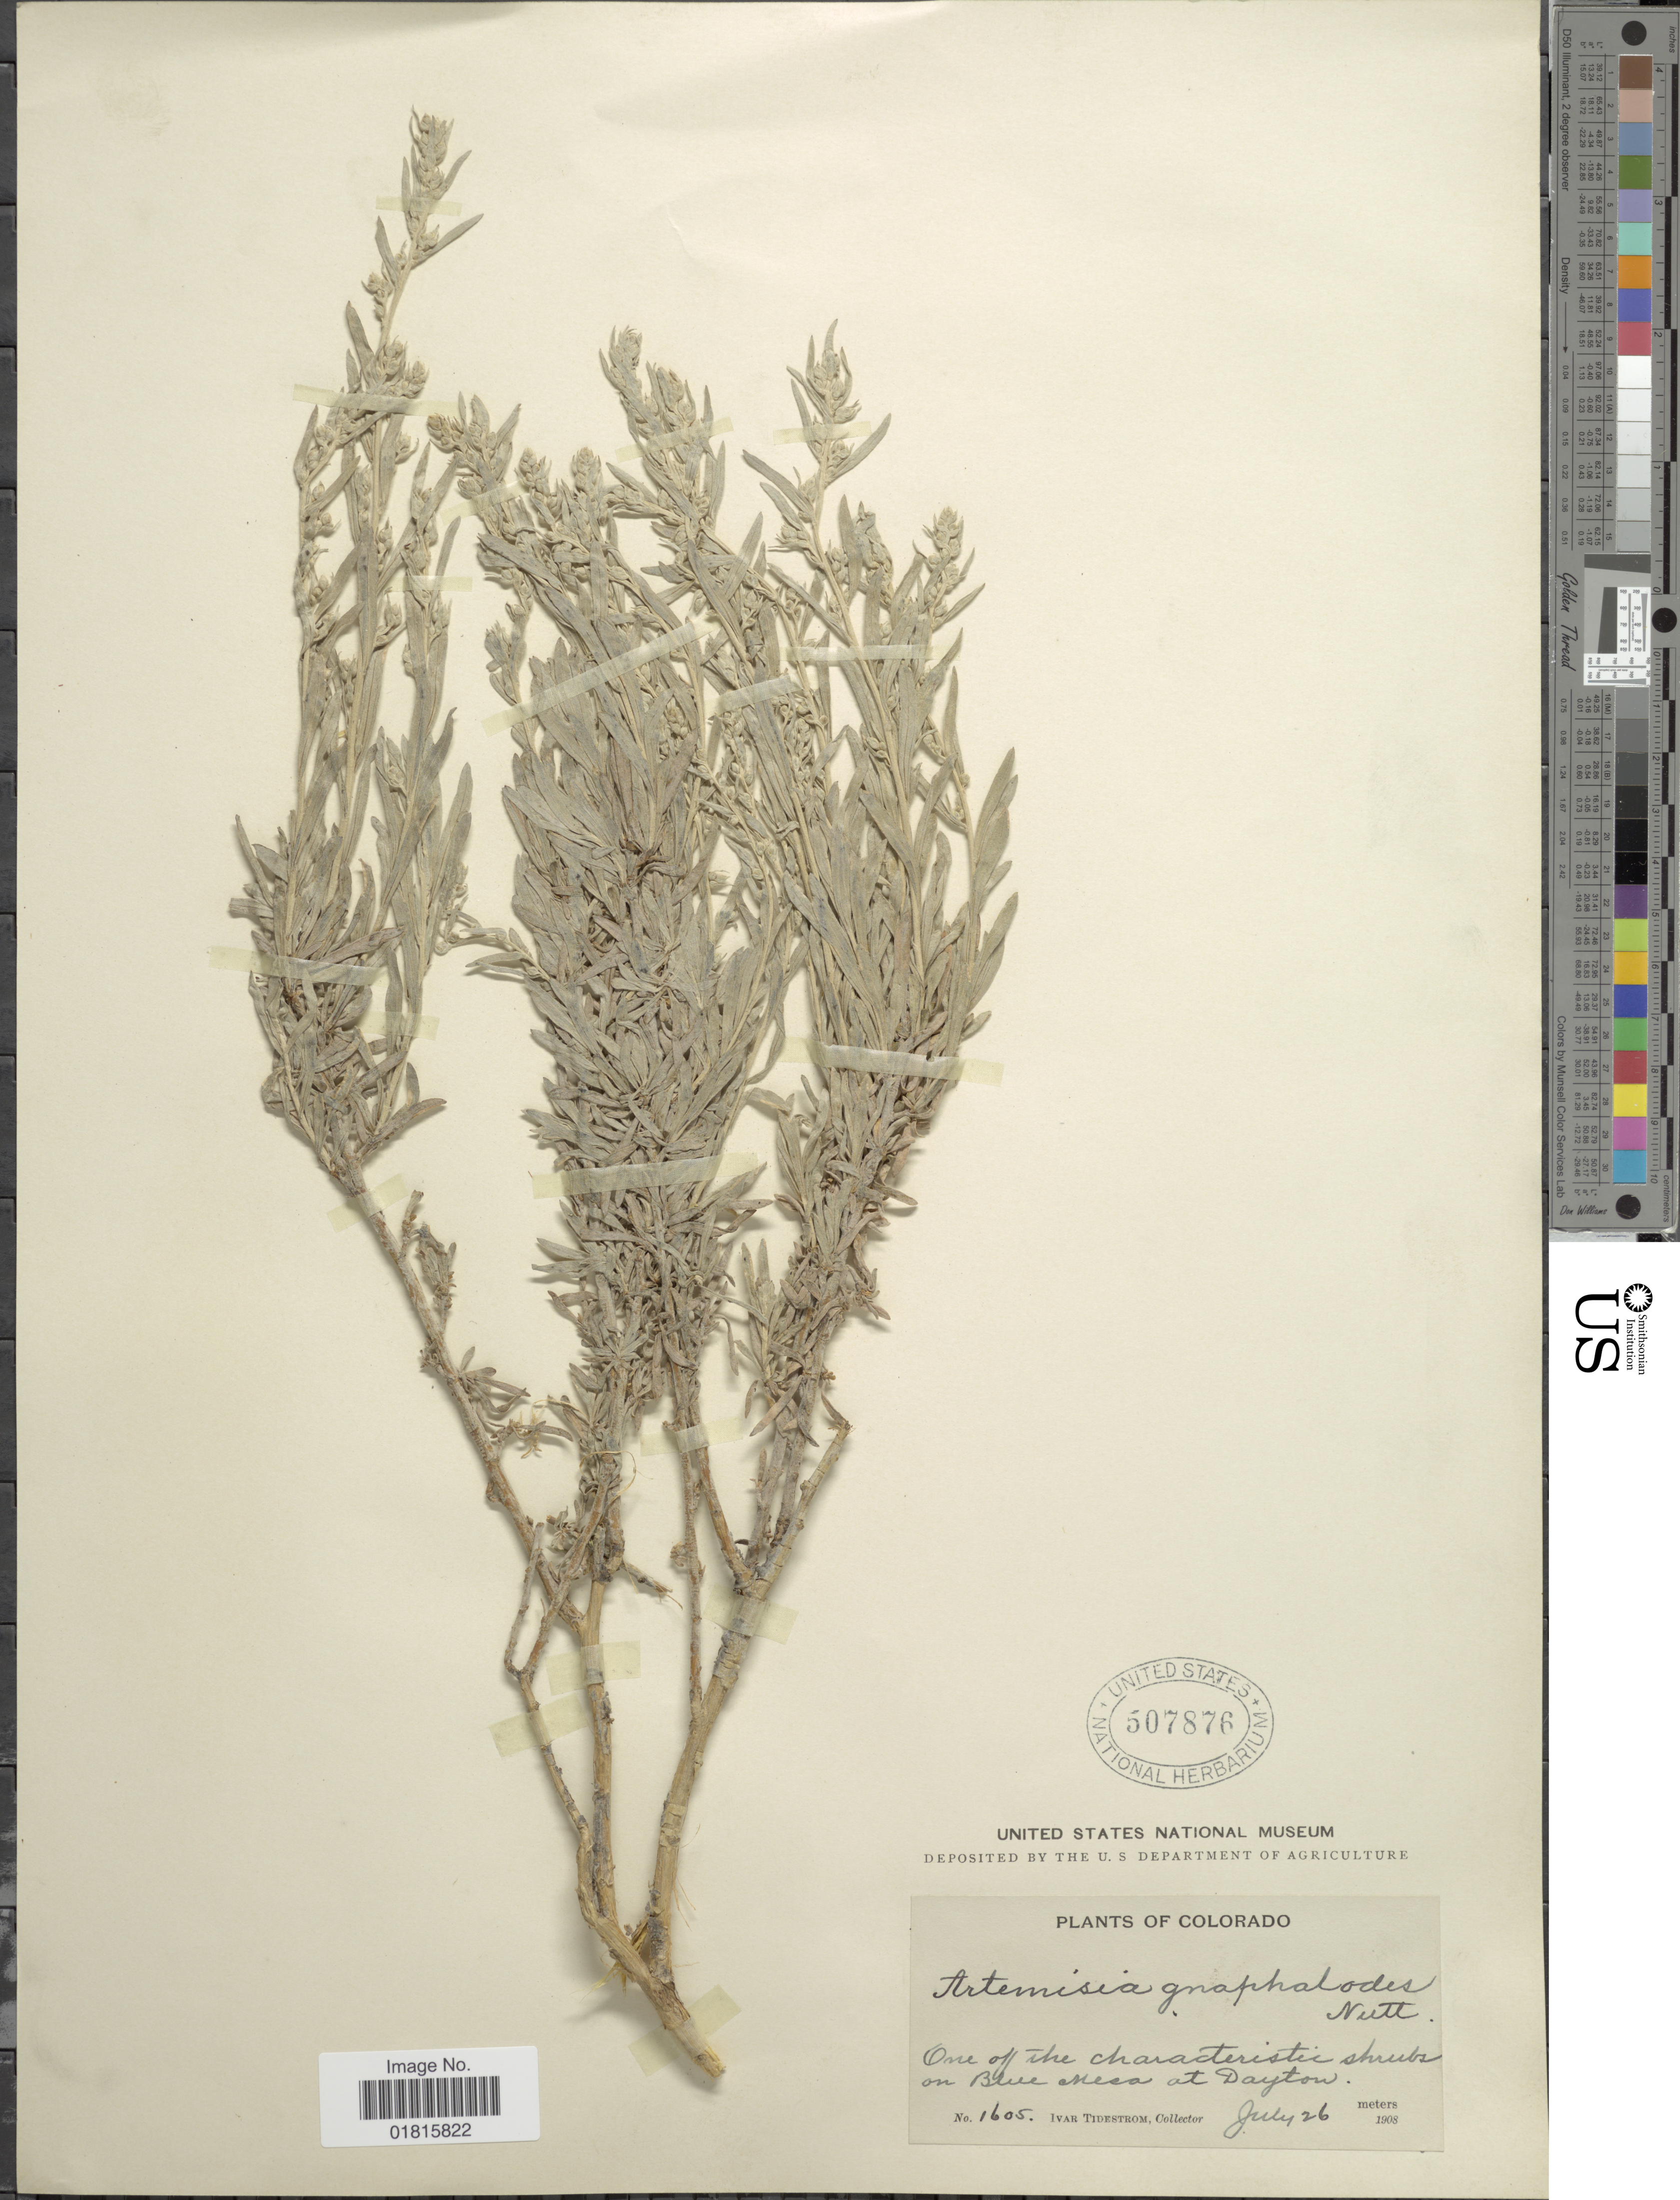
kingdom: Plantae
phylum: Tracheophyta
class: Magnoliopsida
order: Asterales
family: Asteraceae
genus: Artemisia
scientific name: Artemisia gnaphaloides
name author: Nutt.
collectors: I. F. Tidestrom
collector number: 1605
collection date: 1908-07-26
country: United States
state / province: Colorado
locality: One of the characteristic shrubs on Blue Meca at Dayton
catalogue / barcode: US 507876